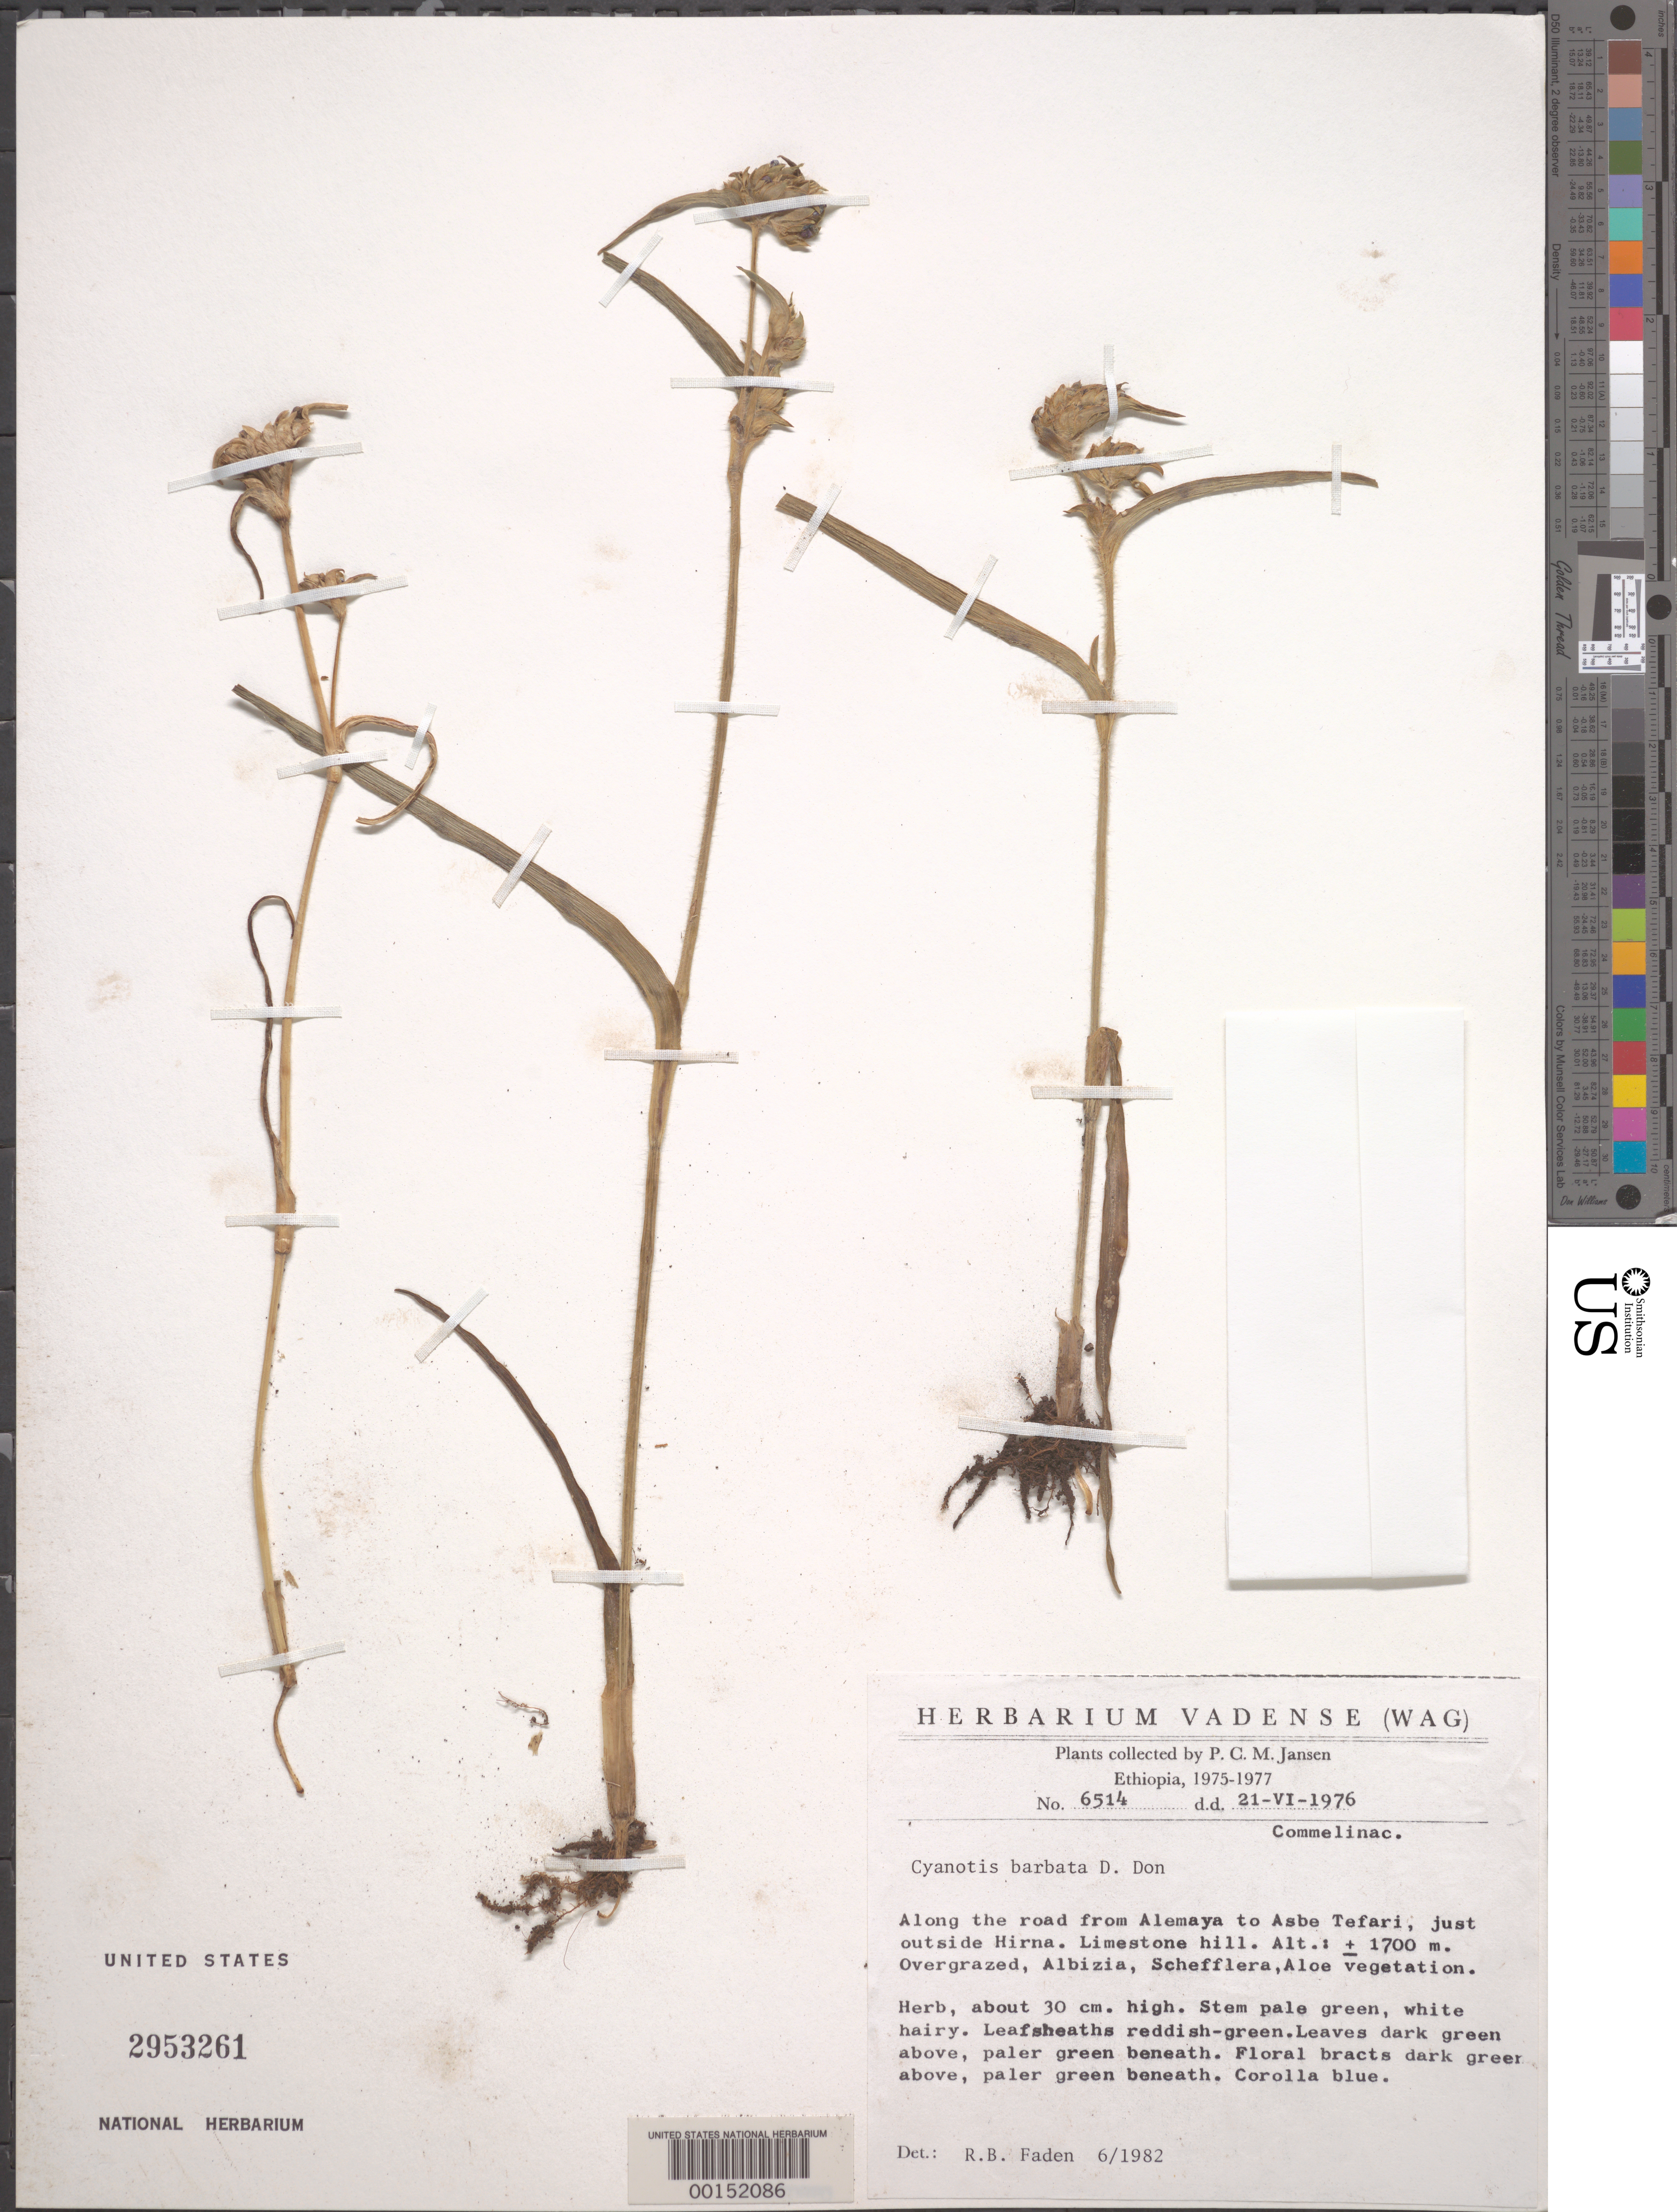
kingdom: Plantae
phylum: Tracheophyta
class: Liliopsida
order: Commelinales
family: Commelinaceae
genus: Cyanotis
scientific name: Cyanotis barbata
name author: D. Don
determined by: Faden, Robert B., (US), Smithsonian Institution - National Museum of Natural History (UNITED STATES)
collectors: P. Jansen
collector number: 6514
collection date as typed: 21 Jun 1976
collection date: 1976-06-21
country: Ethiopia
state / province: Harari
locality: Outside hirna; road from alemaya to asbe teferi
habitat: Overgrazed vegitation, limestone hill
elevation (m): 1700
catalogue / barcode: US 2953261